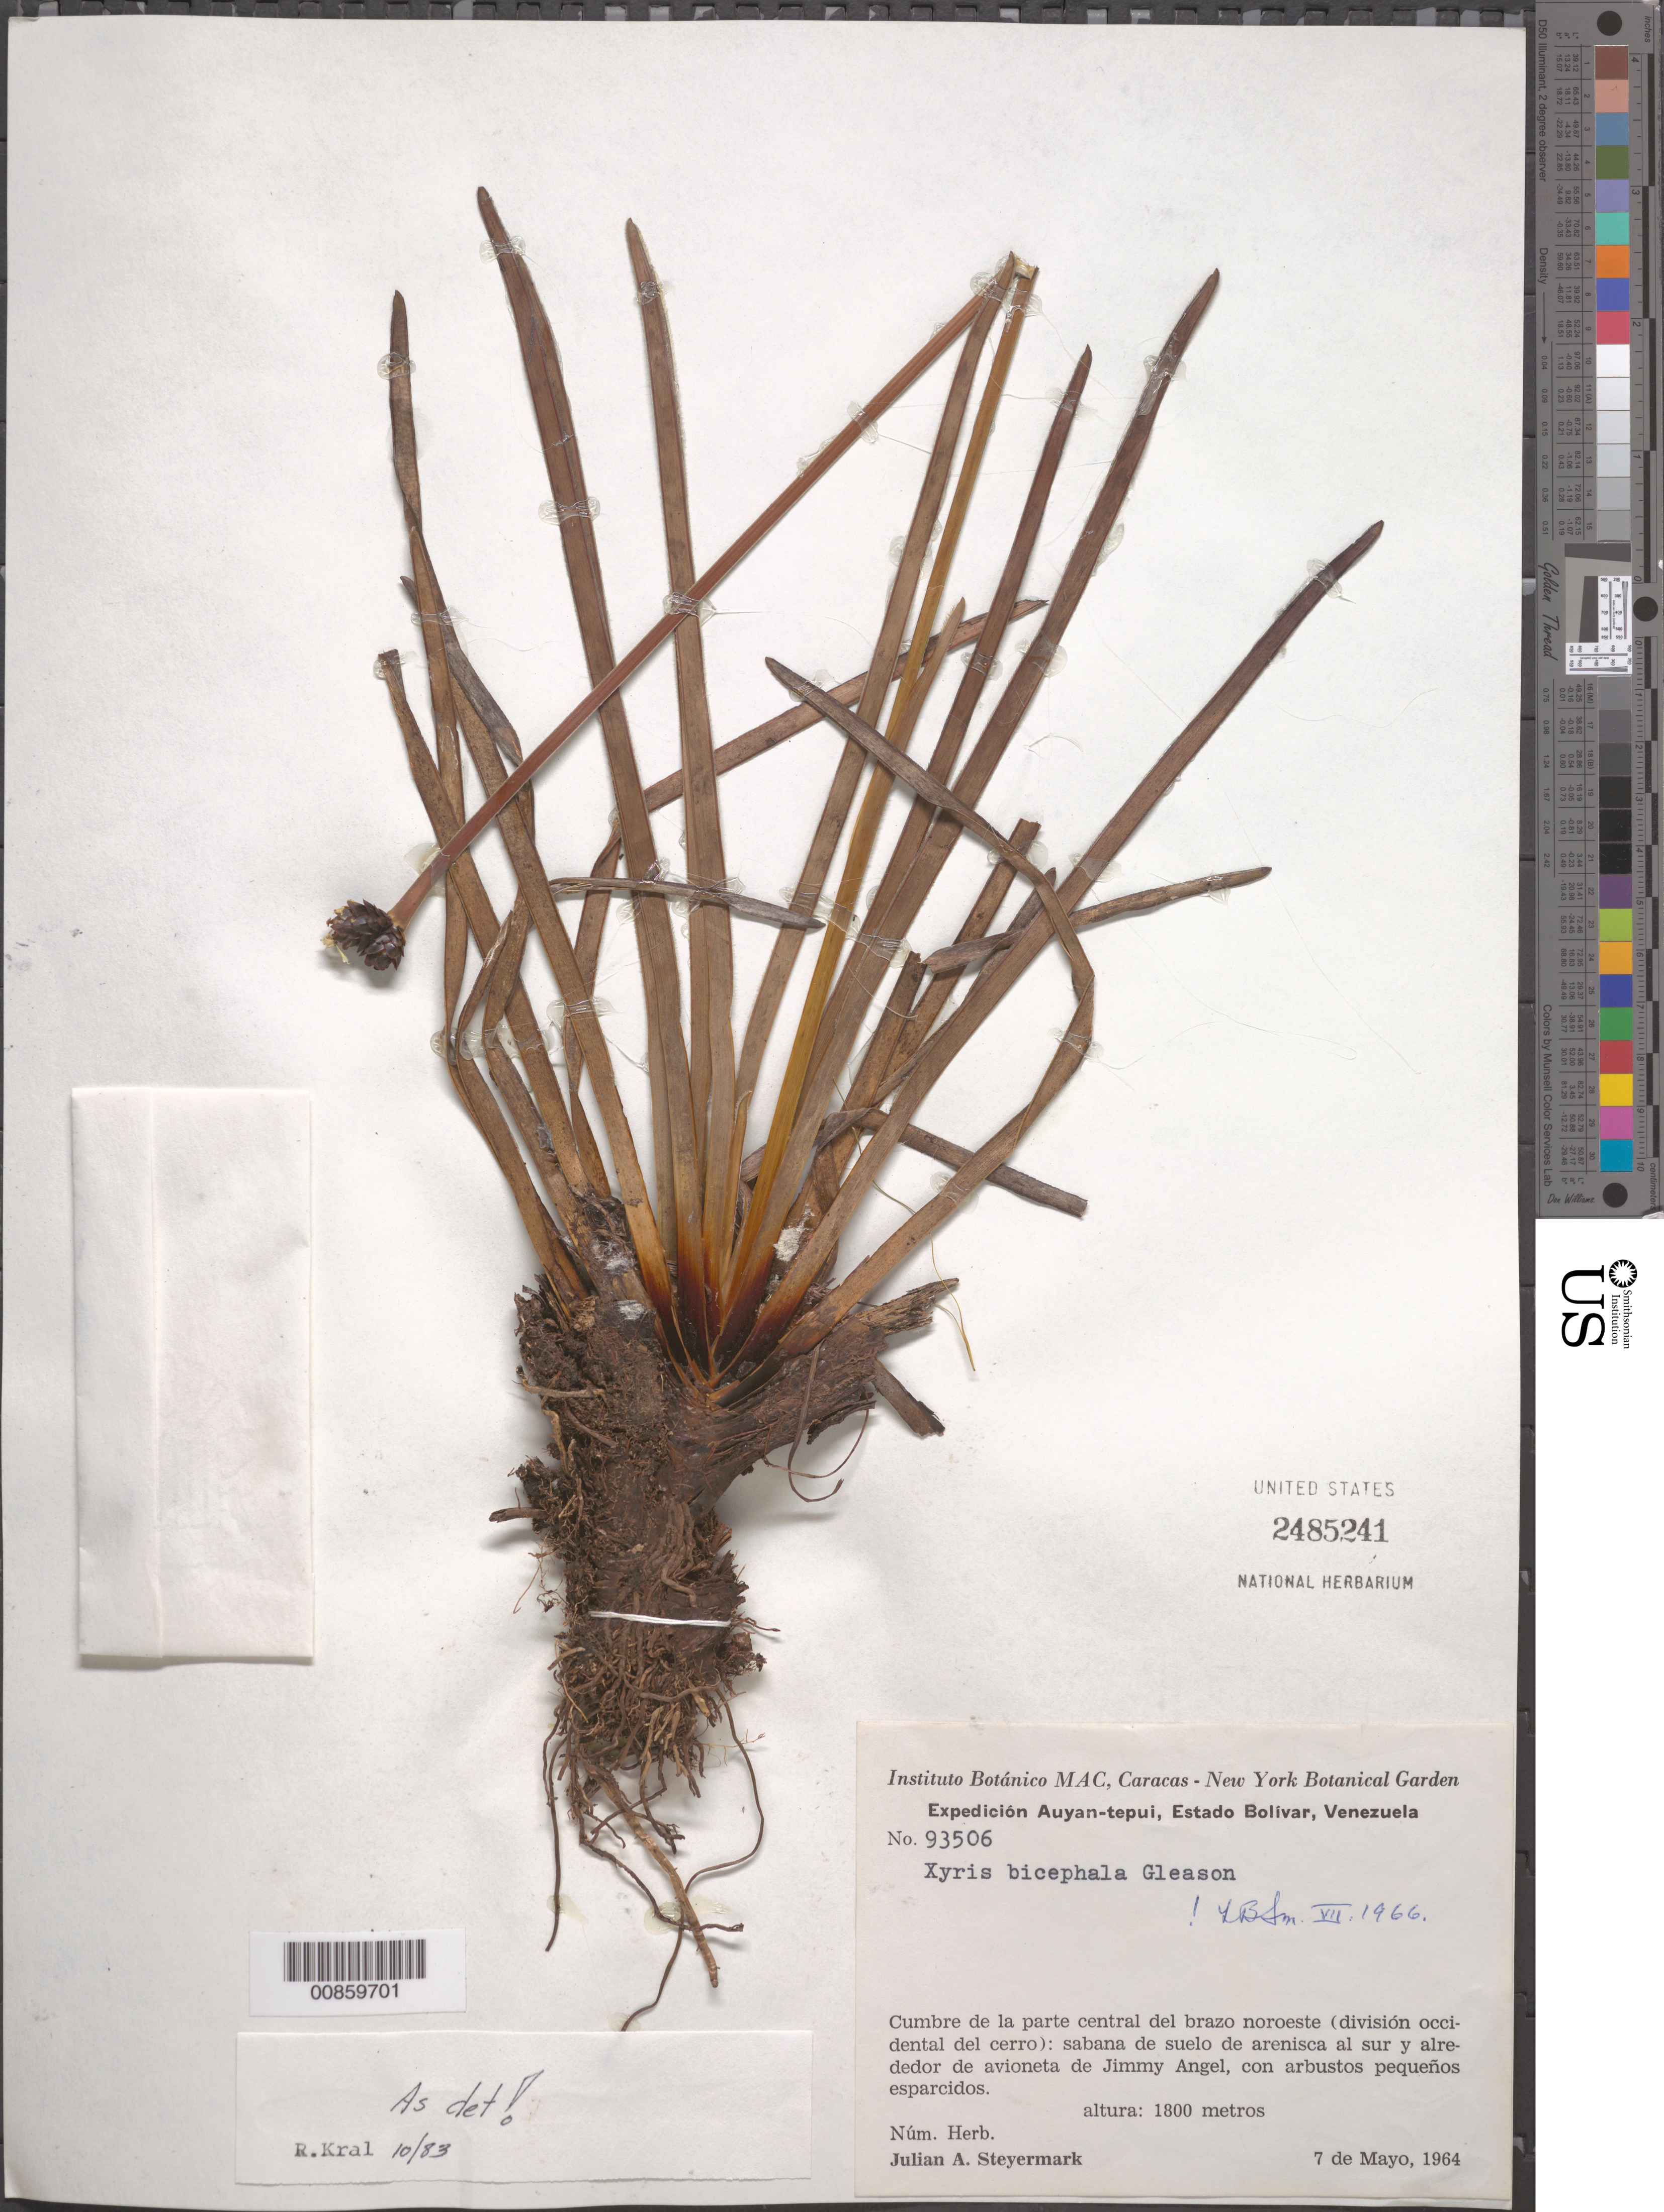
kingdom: Plantae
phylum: Tracheophyta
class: Liliopsida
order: Poales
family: Xyridaceae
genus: Xyris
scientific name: Xyris bicephala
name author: Gleason in Gleason & Killip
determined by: Kral, Robert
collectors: J. Steyermark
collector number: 93506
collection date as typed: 7-May-64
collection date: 1964-05-07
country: Venezuela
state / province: Bolívar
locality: Auyan-tepuí, cumbre de la parte central del brazo noroeste (div. occidental del cerro), al sur y alrededor de avioneta de Jimmy Angel.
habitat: Sabana de suelo de arenisca con arbustos pequeñs esparcidos.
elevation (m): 1800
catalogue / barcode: US 2485241